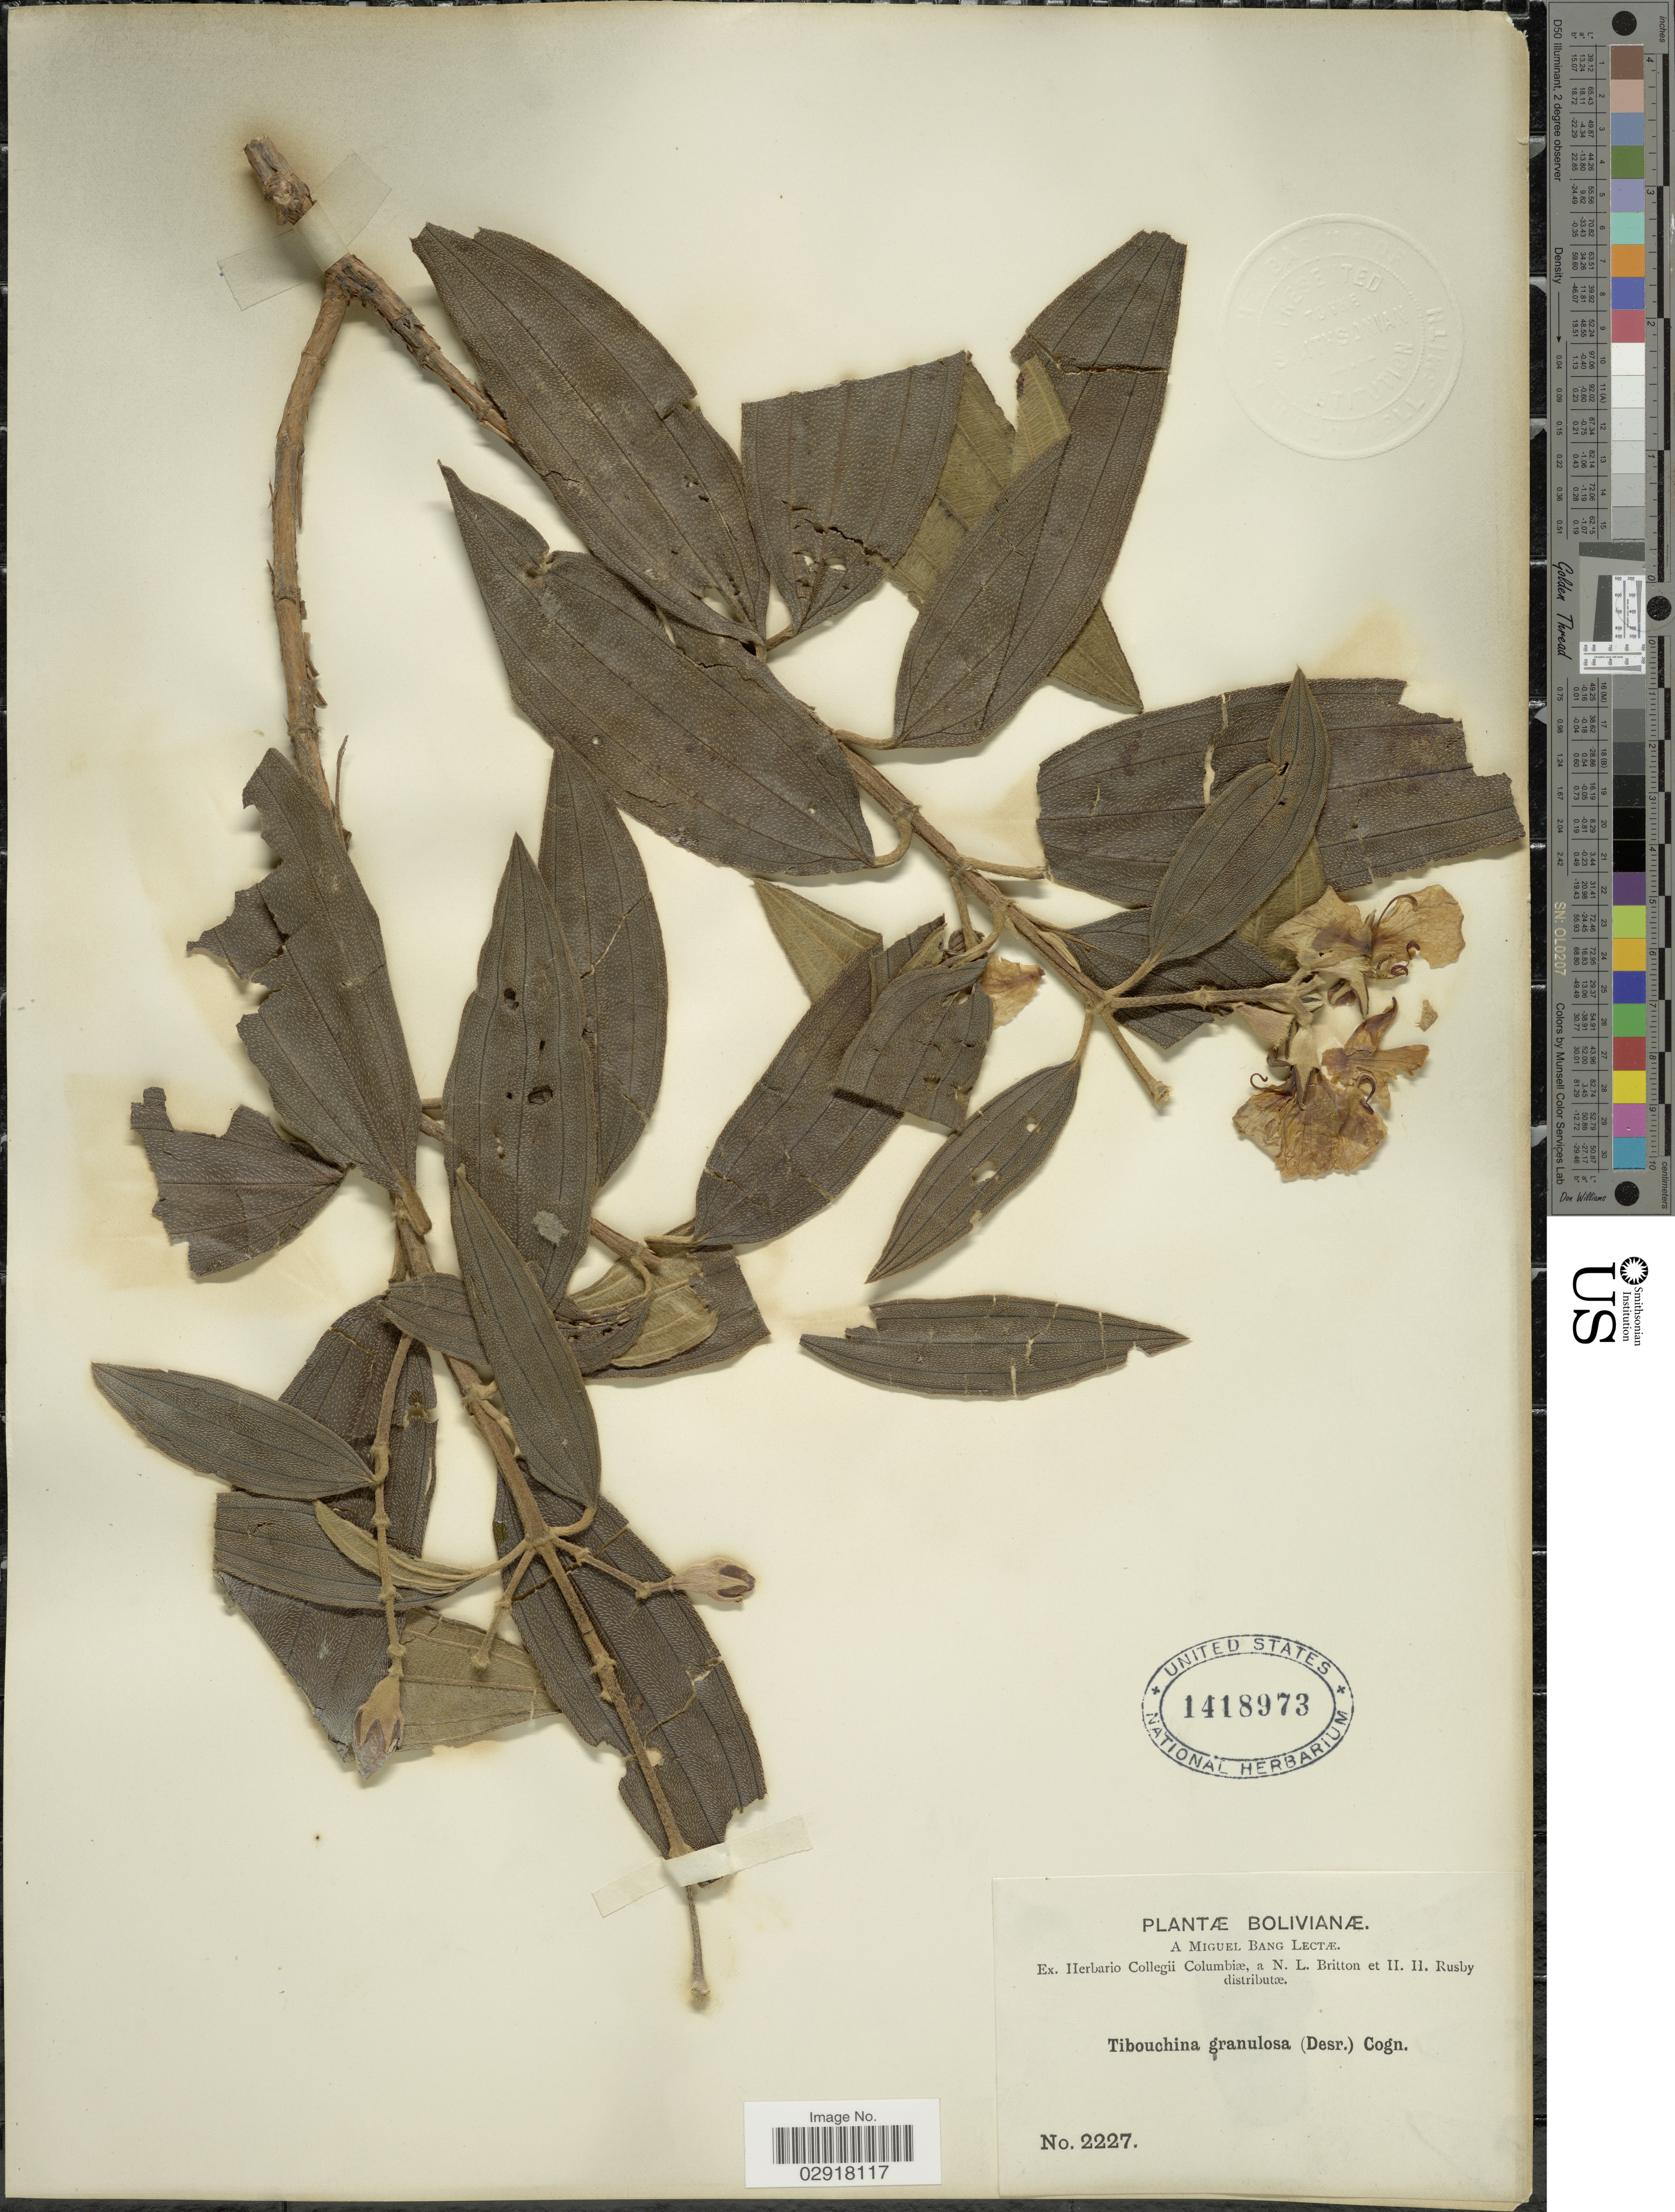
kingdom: Plantae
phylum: Tracheophyta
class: Magnoliopsida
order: Myrtales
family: Melastomataceae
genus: Pleroma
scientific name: Pleroma granulosum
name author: (Desr.) D. Don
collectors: M. Bang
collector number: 2227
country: Bolivia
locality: Bolivianæ.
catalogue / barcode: US 1418973